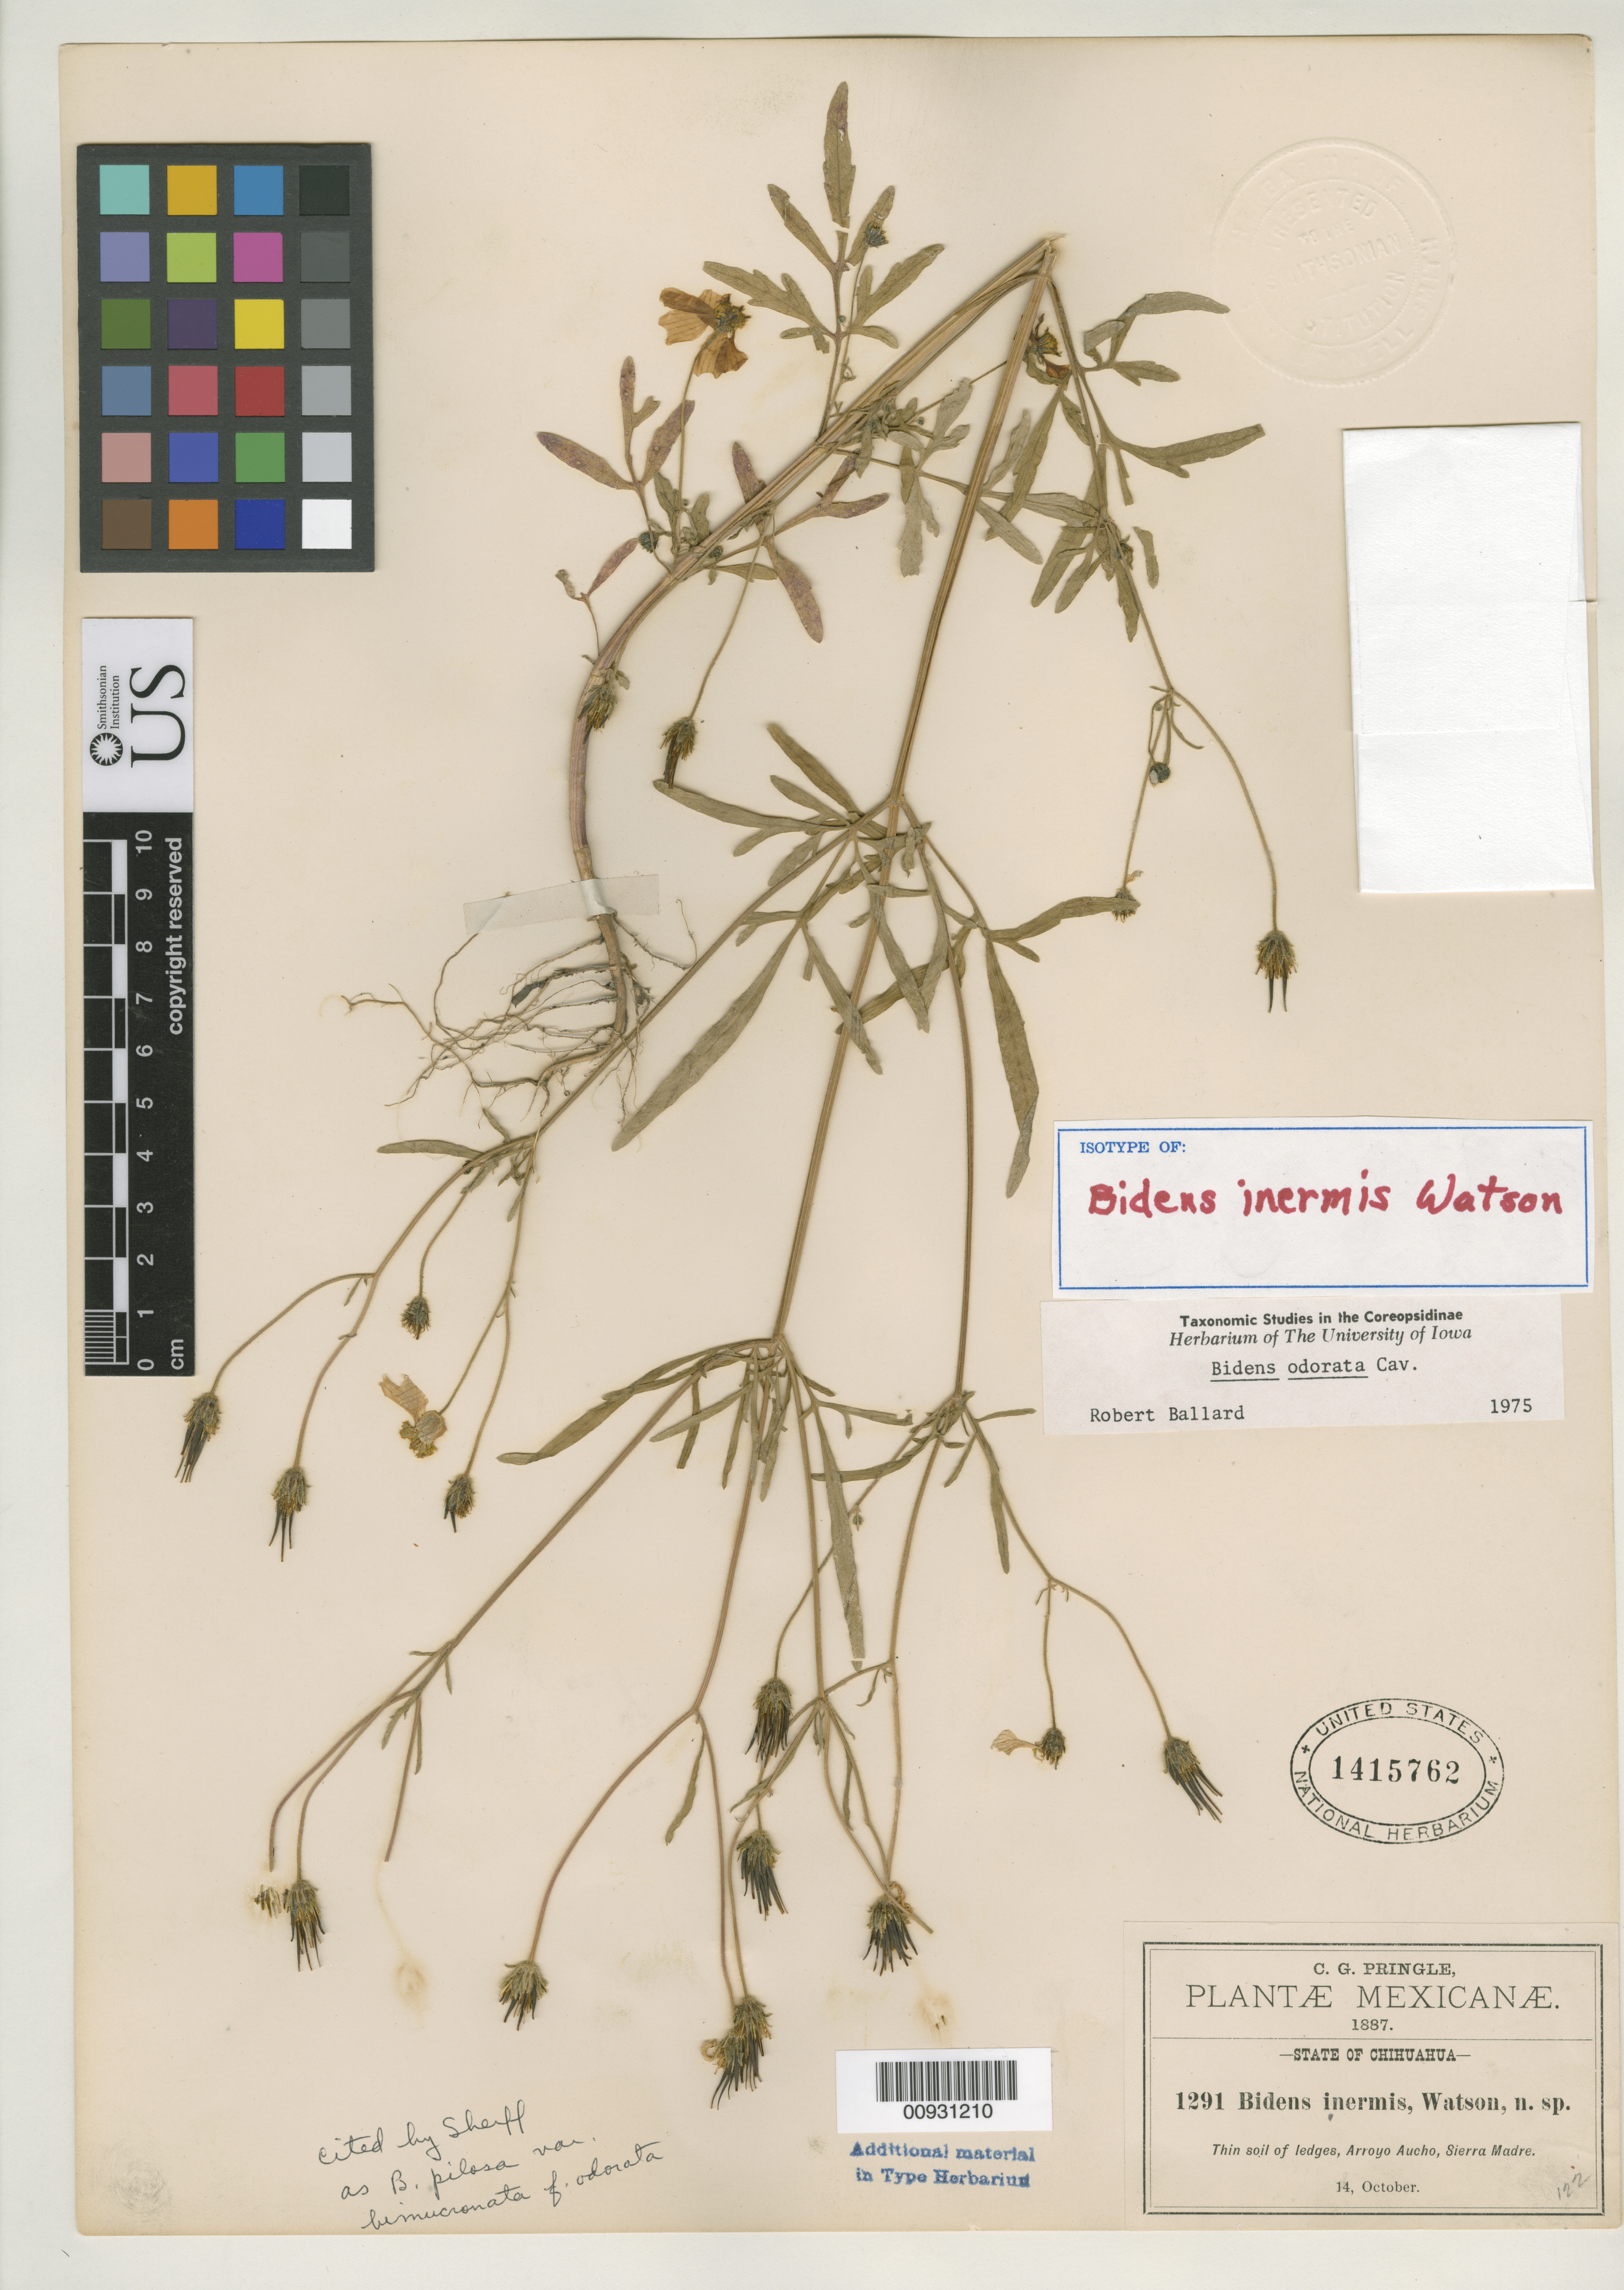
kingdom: Plantae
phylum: Tracheophyta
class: Magnoliopsida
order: Asterales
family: Asteraceae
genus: Bidens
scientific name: Bidens inermis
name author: S. Watson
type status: Isotype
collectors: C. G. Pringle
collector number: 1291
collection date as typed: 14 Oct 1887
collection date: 1887-10-14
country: Mexico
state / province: Chihuahua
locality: Arroyo Aucho.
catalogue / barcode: US 1415762